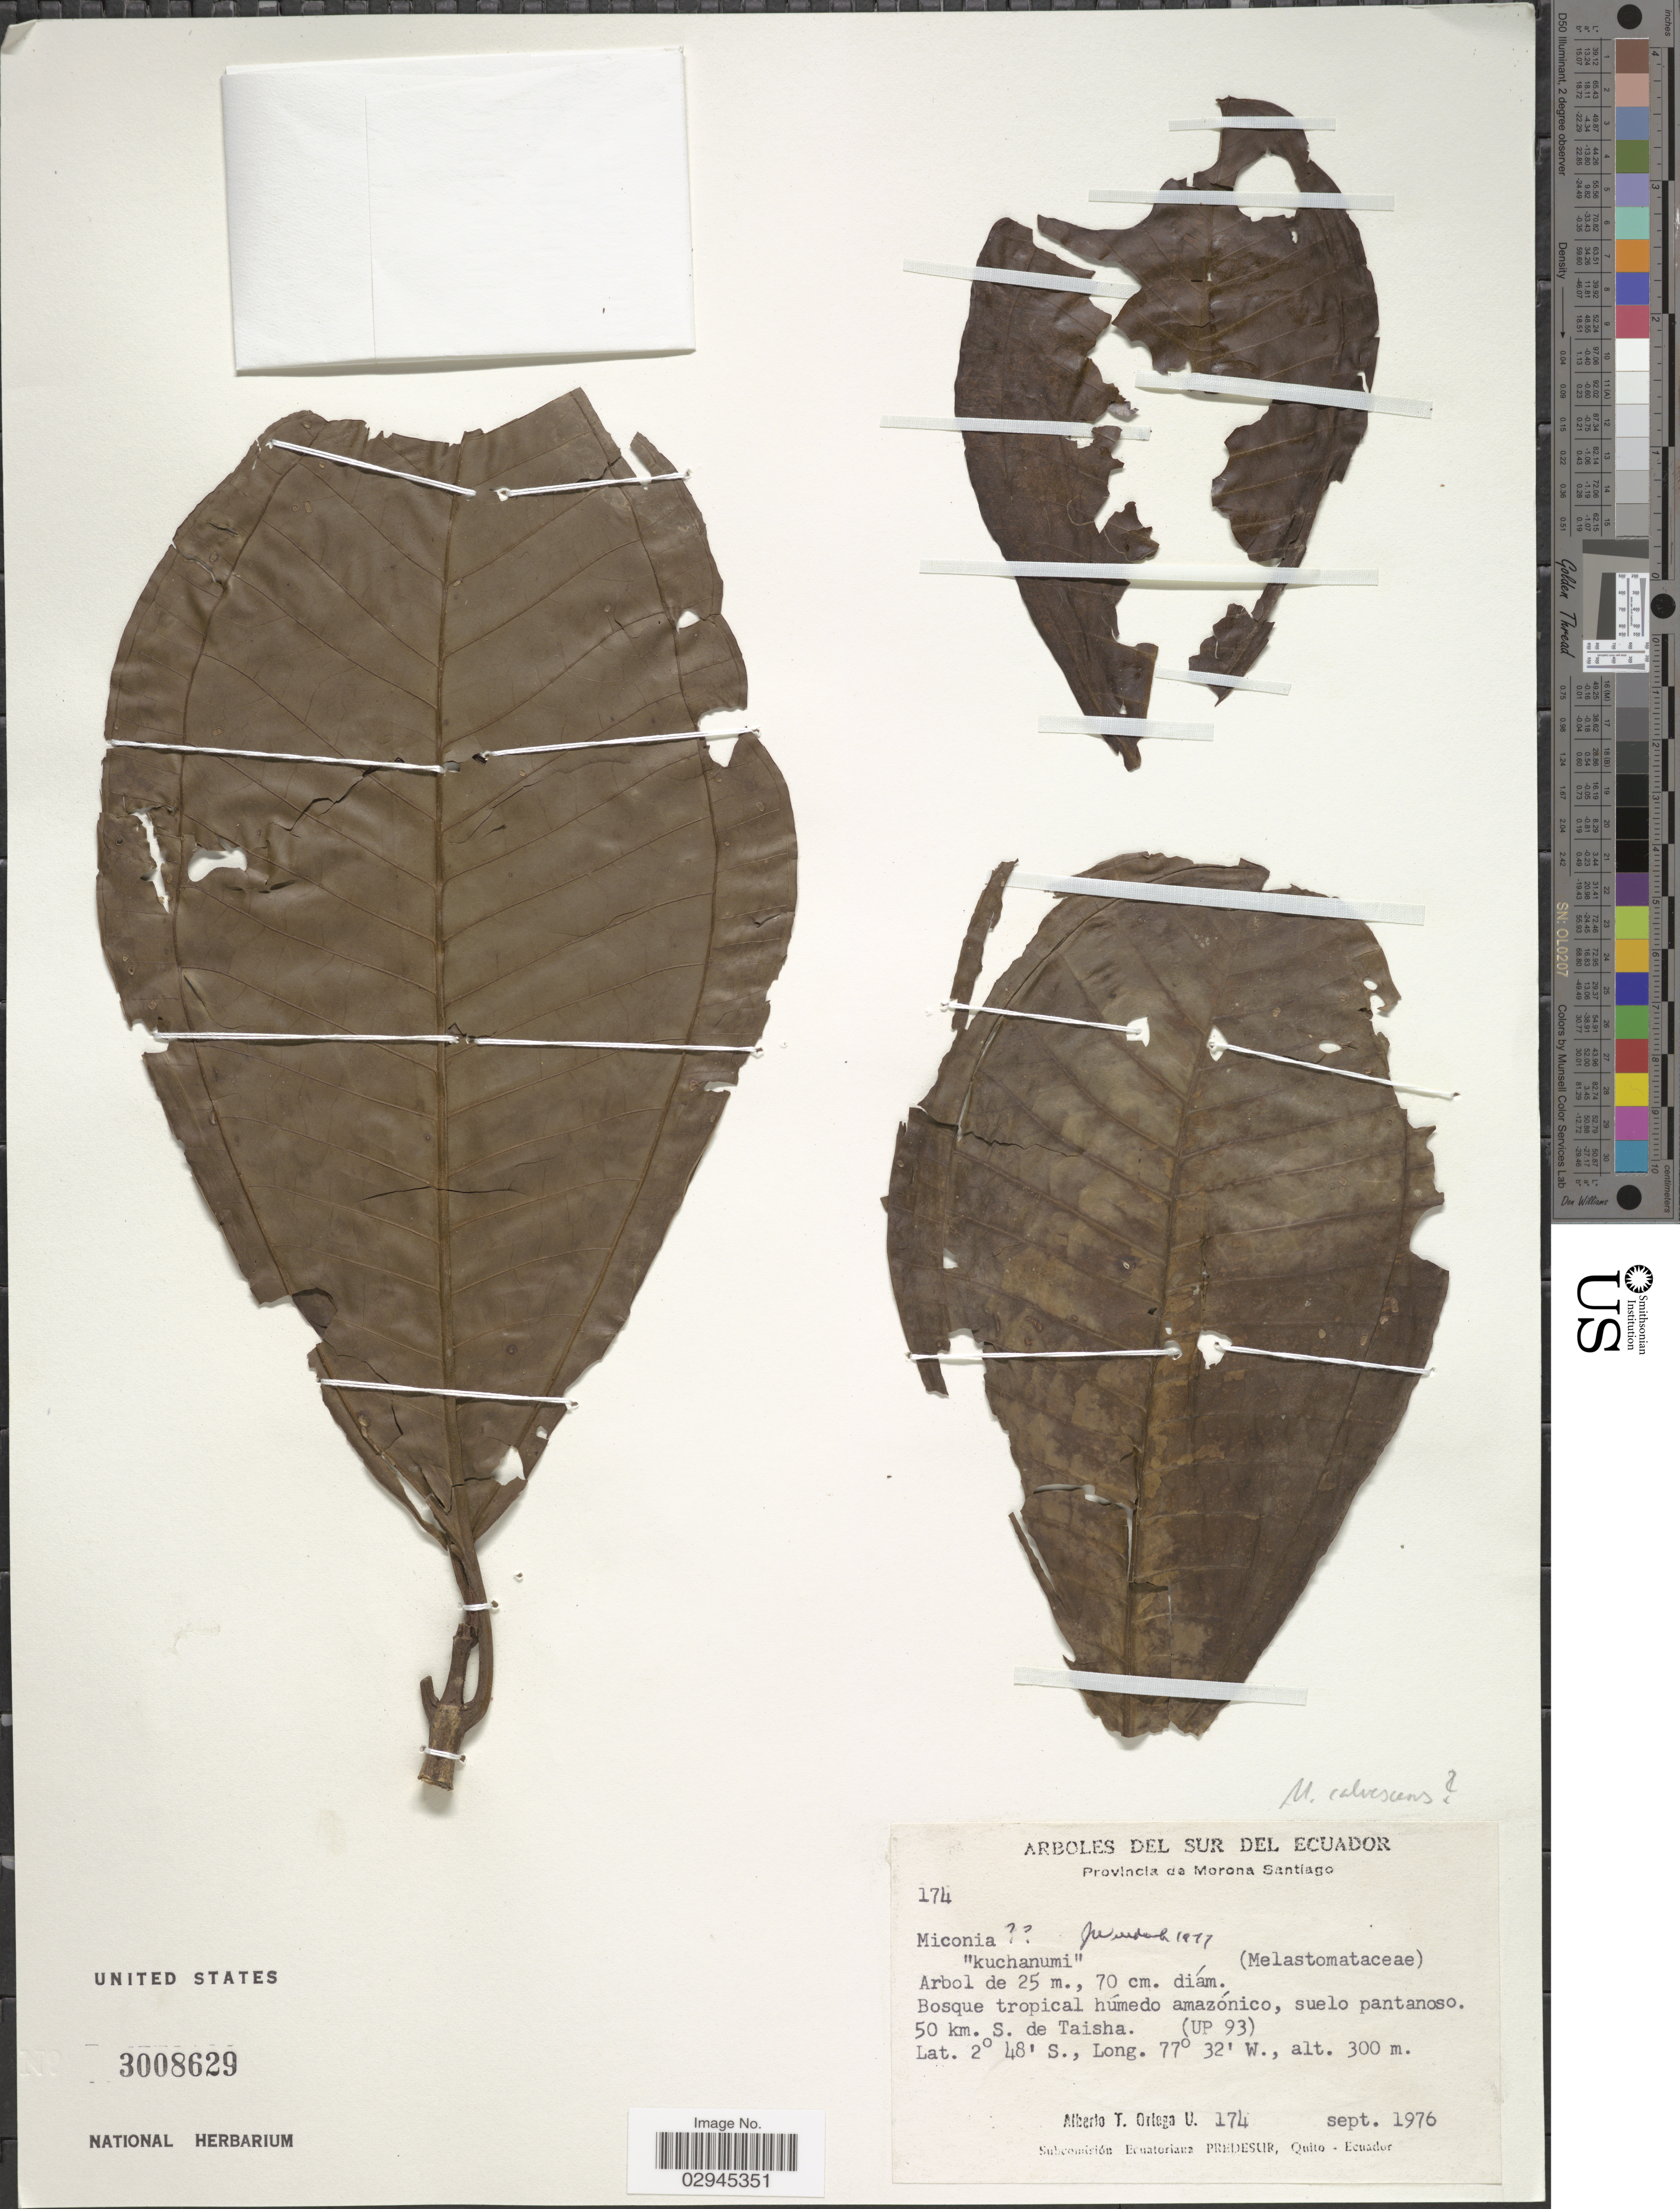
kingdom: Plantae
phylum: Tracheophyta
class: Magnoliopsida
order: Myrtales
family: Melastomataceae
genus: Miconia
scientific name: Miconia sp.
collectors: A. T. Ortega U.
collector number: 174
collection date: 1976-09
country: Ecuador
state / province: Morona-Santiago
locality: Bosque tropical húmedo amazónico, suelo pantanoso. 50 km. S. de Taisha. (UP 93).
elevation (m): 300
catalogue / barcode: US 3008629